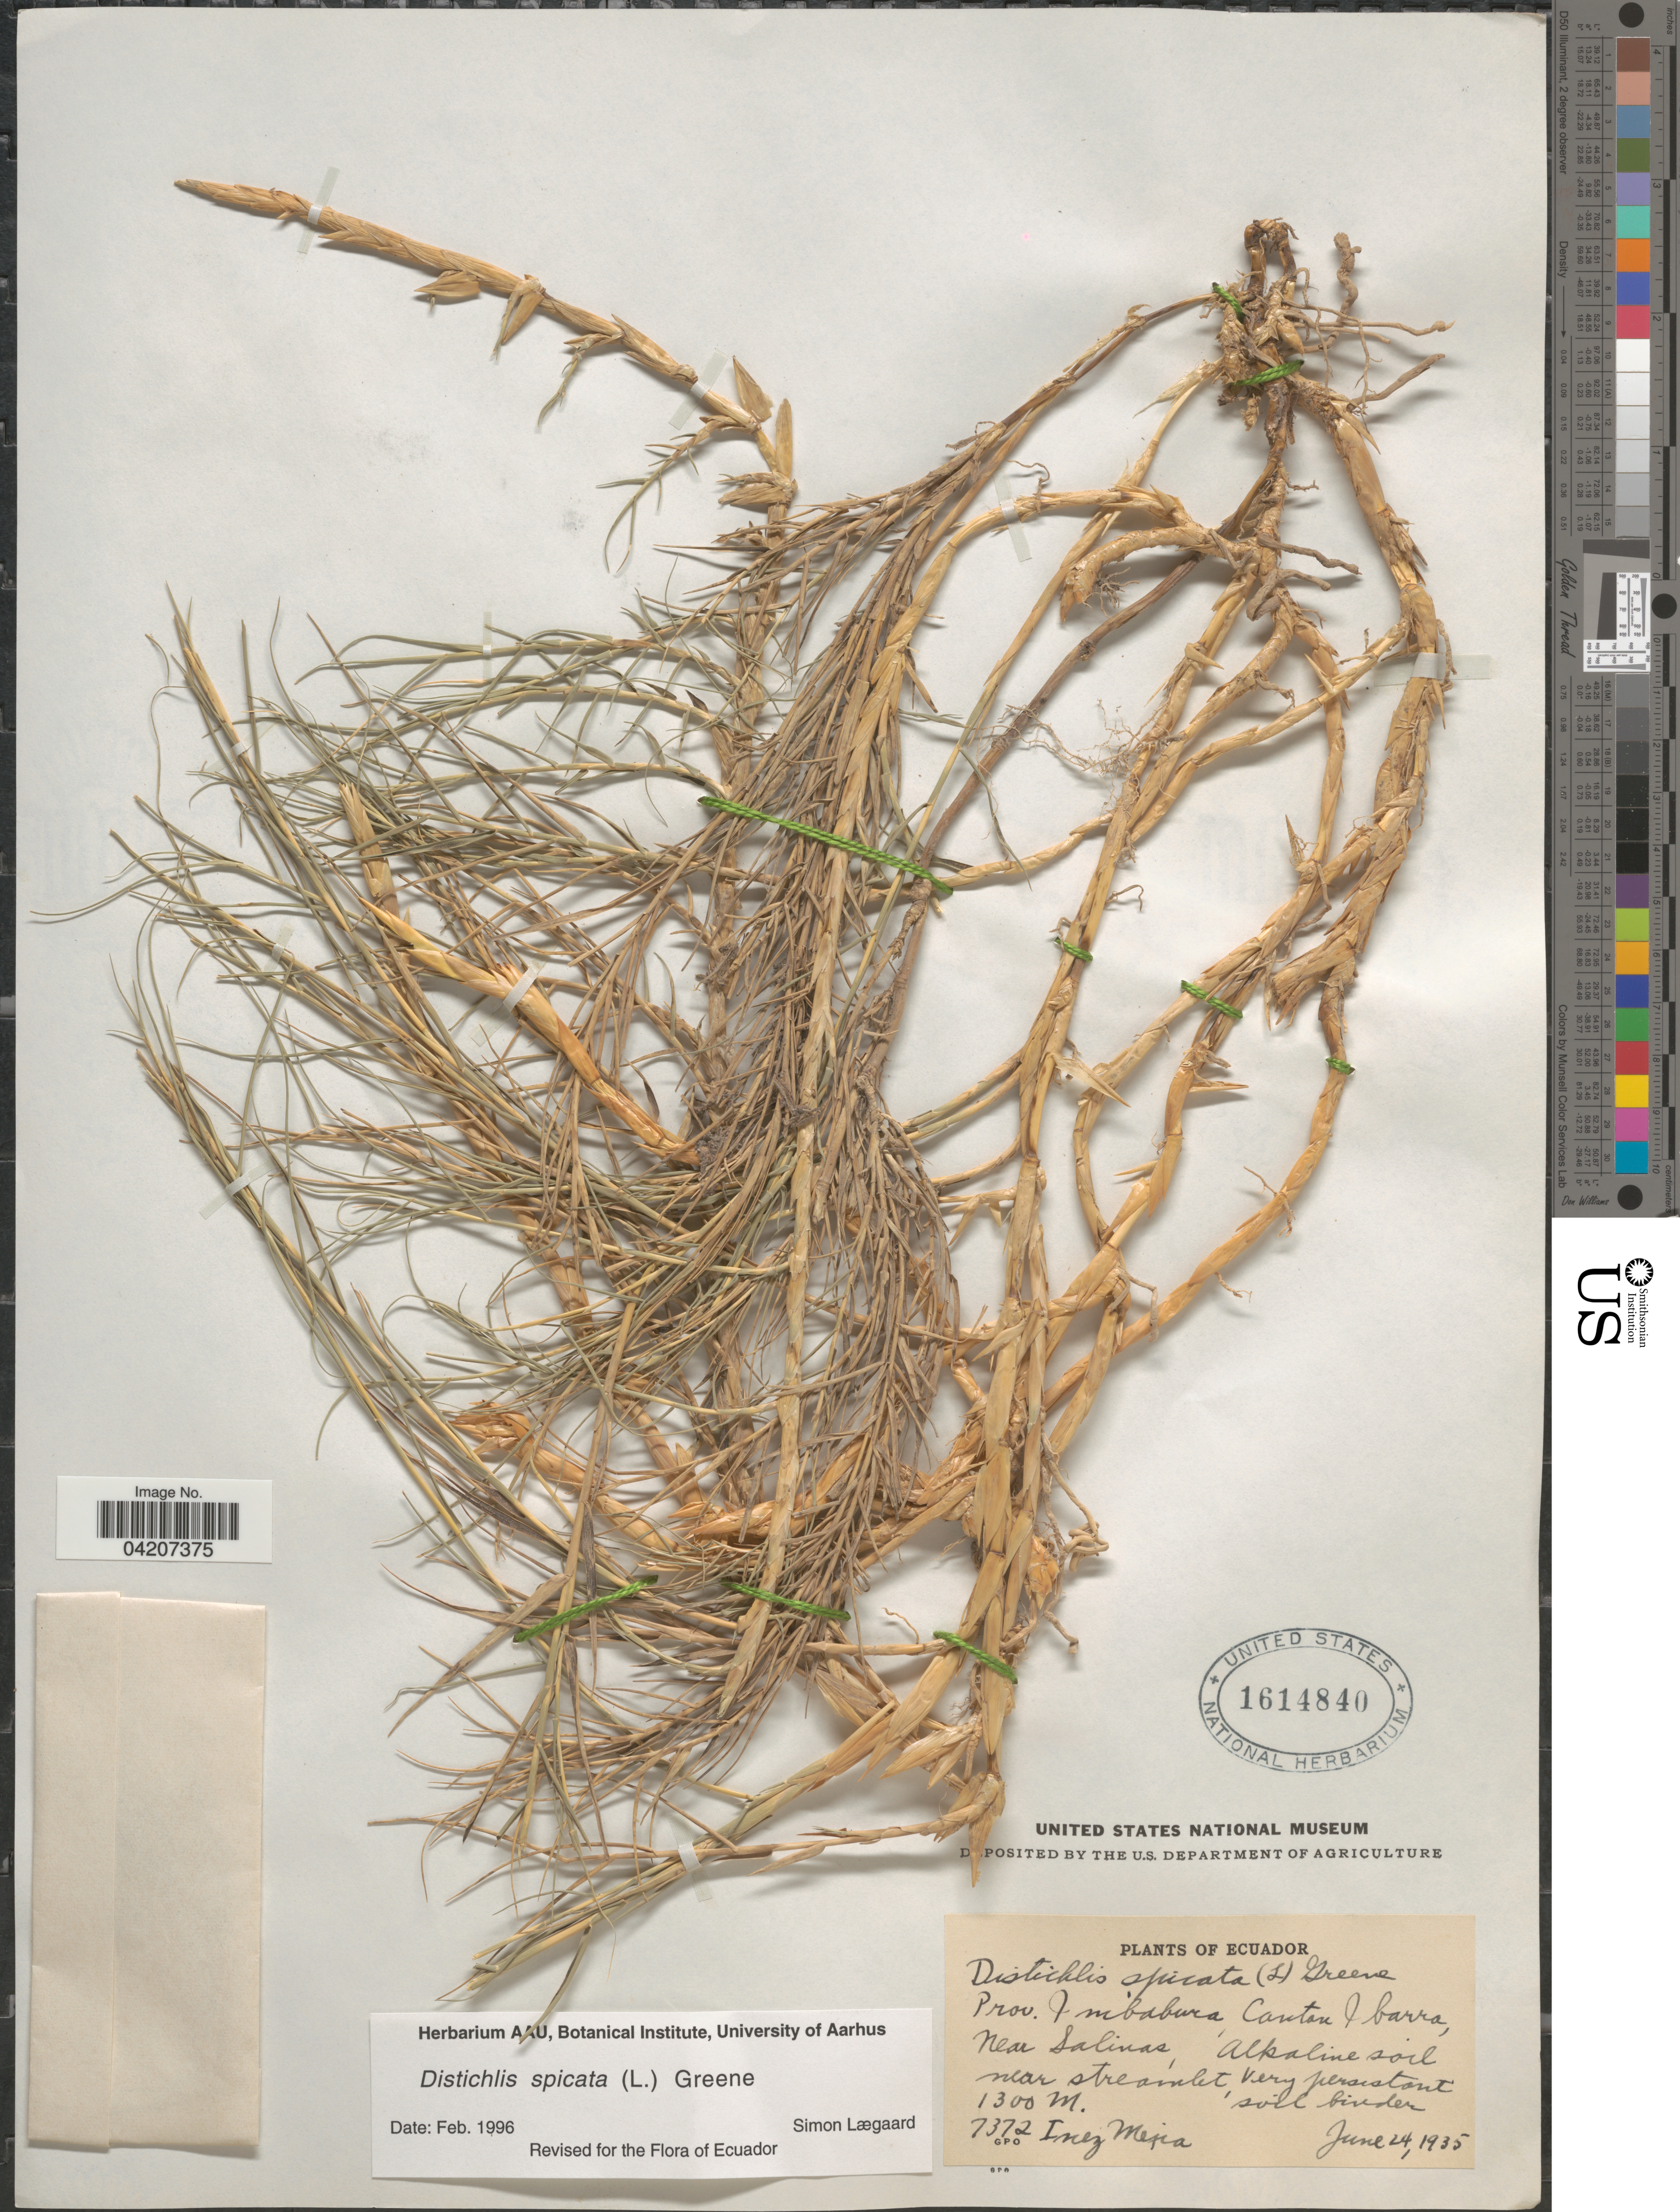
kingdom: Plantae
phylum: Tracheophyta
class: Liliopsida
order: Poales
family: Poaceae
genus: Distichlis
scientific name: Distichlis spicata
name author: (L.) Greene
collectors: I. Meza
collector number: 7372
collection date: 1935-06-24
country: Ecuador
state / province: Imbabura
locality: Canton Ibarra, near Salinas.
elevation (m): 1300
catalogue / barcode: US 1614840